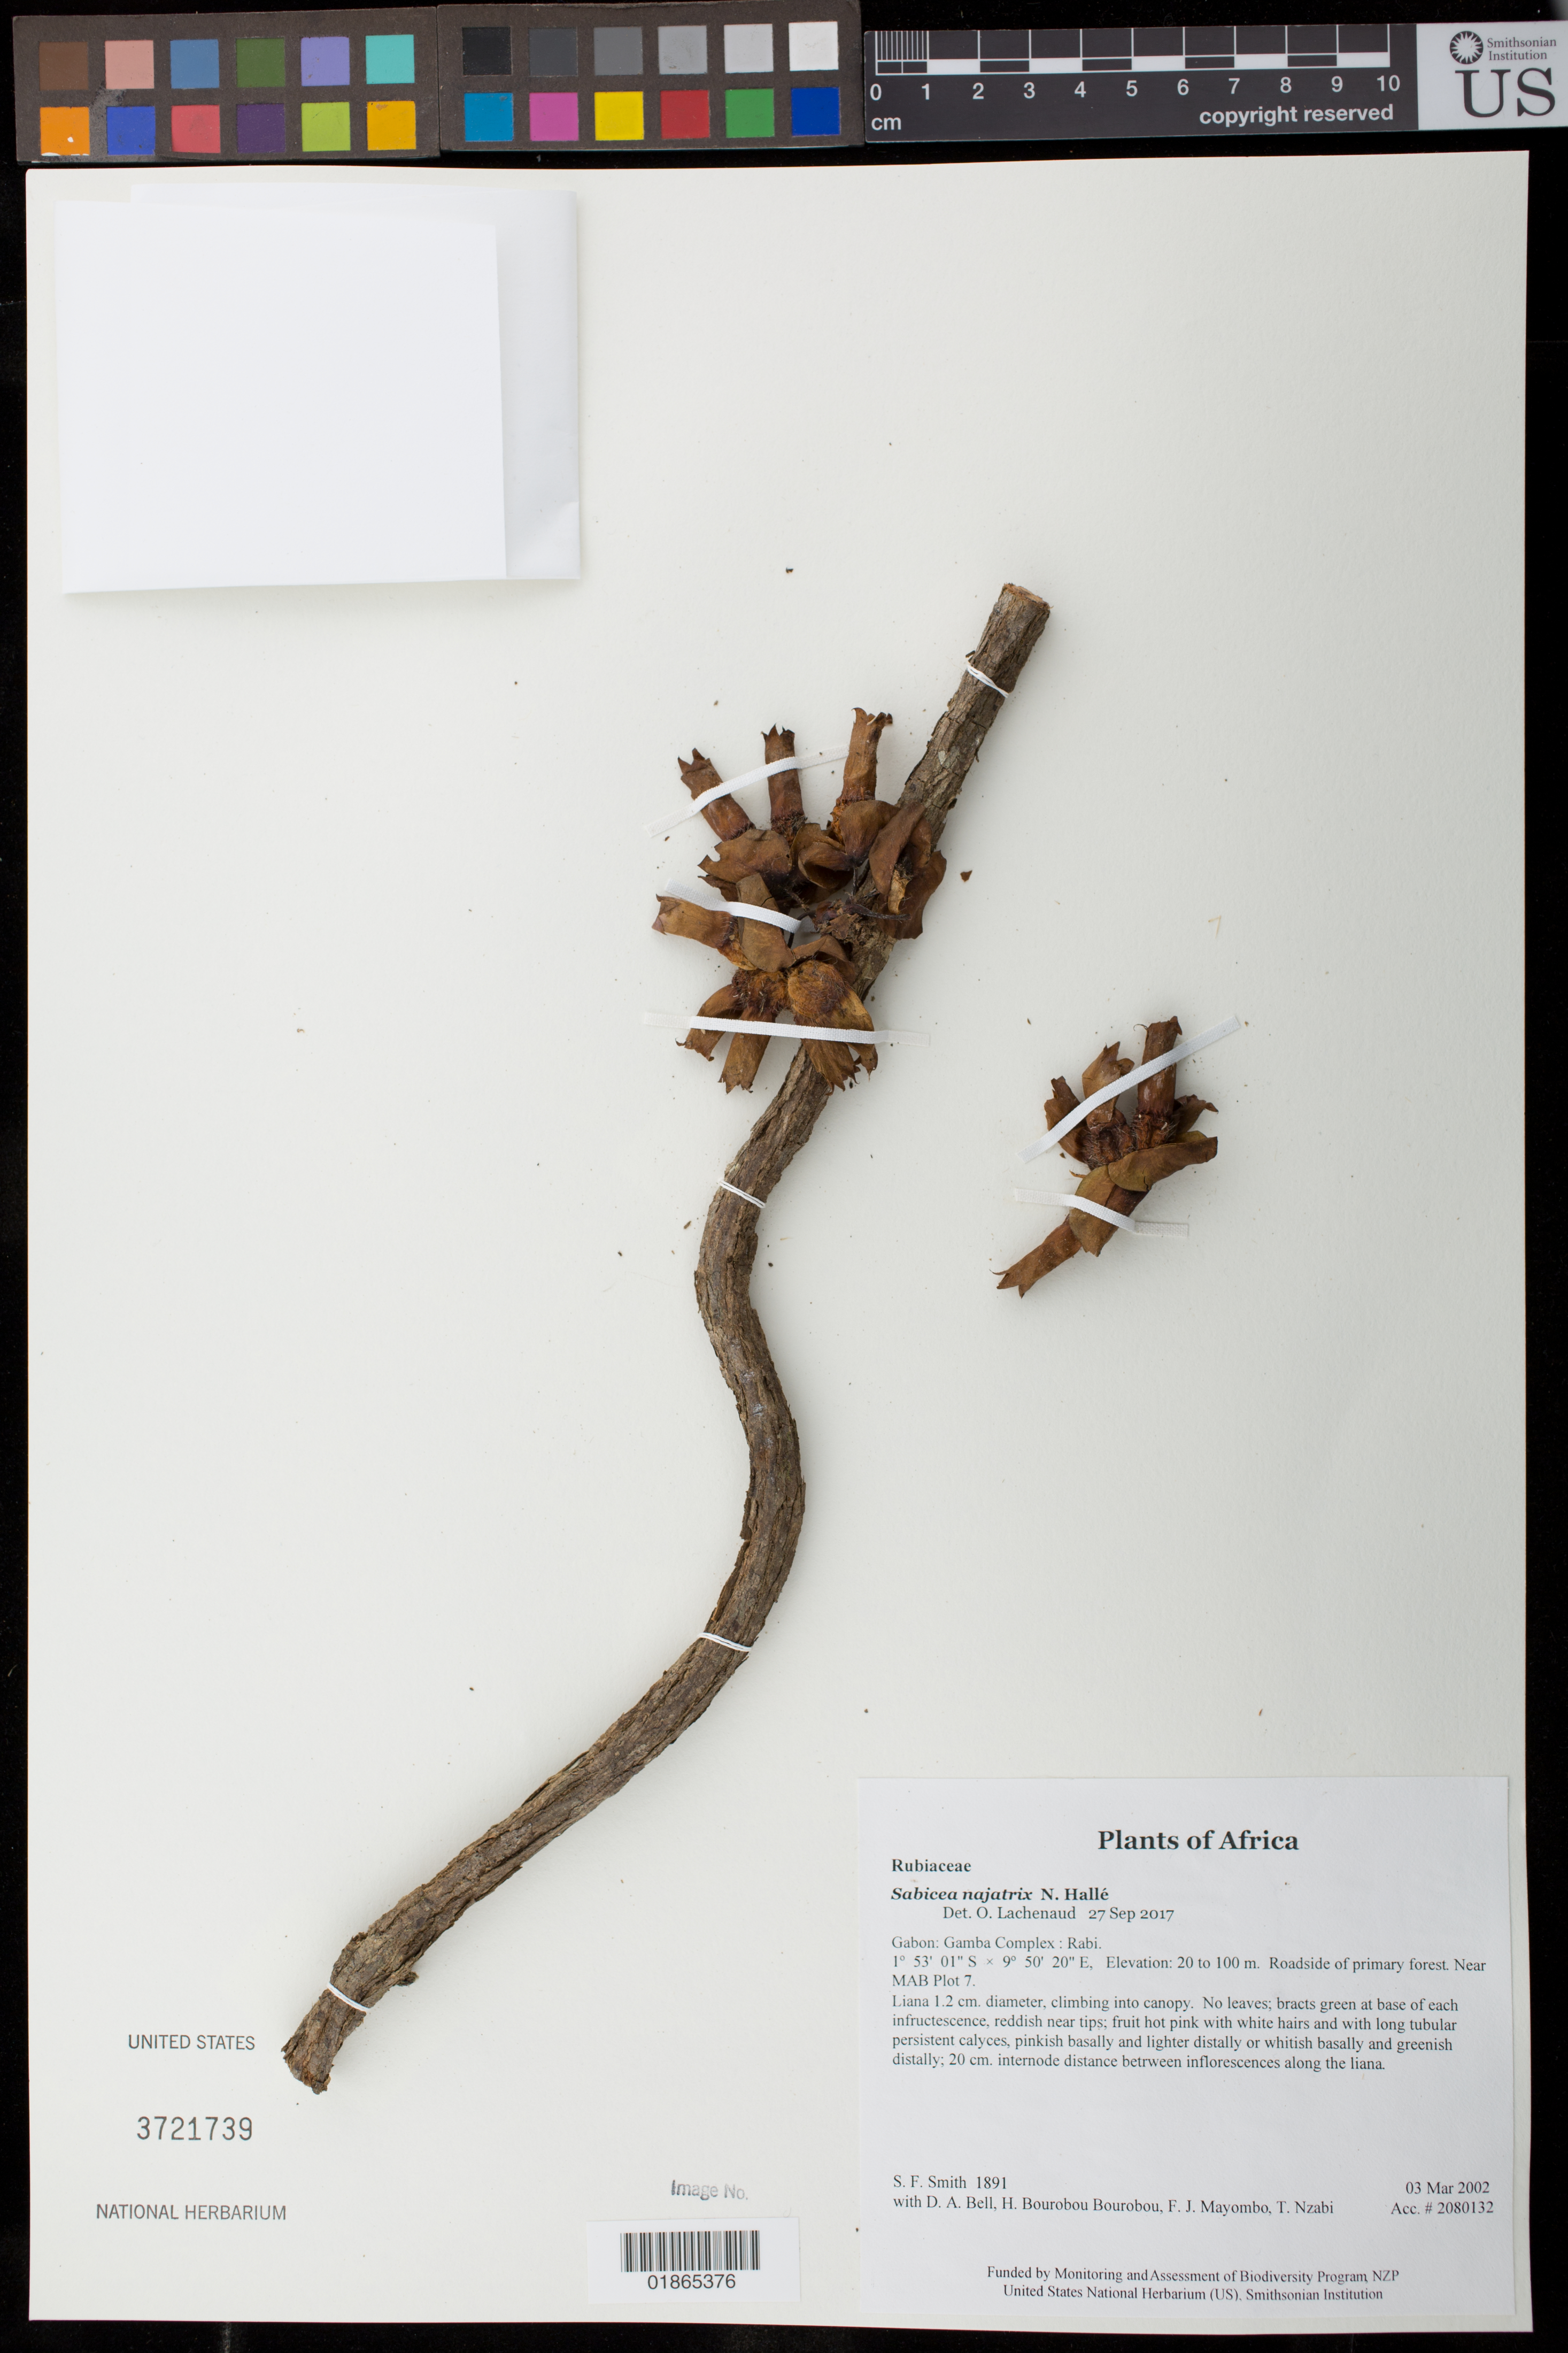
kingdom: Plantae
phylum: Tracheophyta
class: Magnoliopsida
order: Gentianales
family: Rubiaceae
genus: Sabicea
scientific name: Sabicea najatrix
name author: N. Hallé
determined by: Lachenaud, O.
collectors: S.F. Smith, D. A. Bell, H. Bourobou Bourobou & F. J. Mayombo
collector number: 1891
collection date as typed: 03 Mar 2002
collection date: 2002-03-03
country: Gabon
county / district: Gamba Complex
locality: Rabi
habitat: Roadside of primary forest. Near MAB Plot 7.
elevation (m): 20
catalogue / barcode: US 3721739